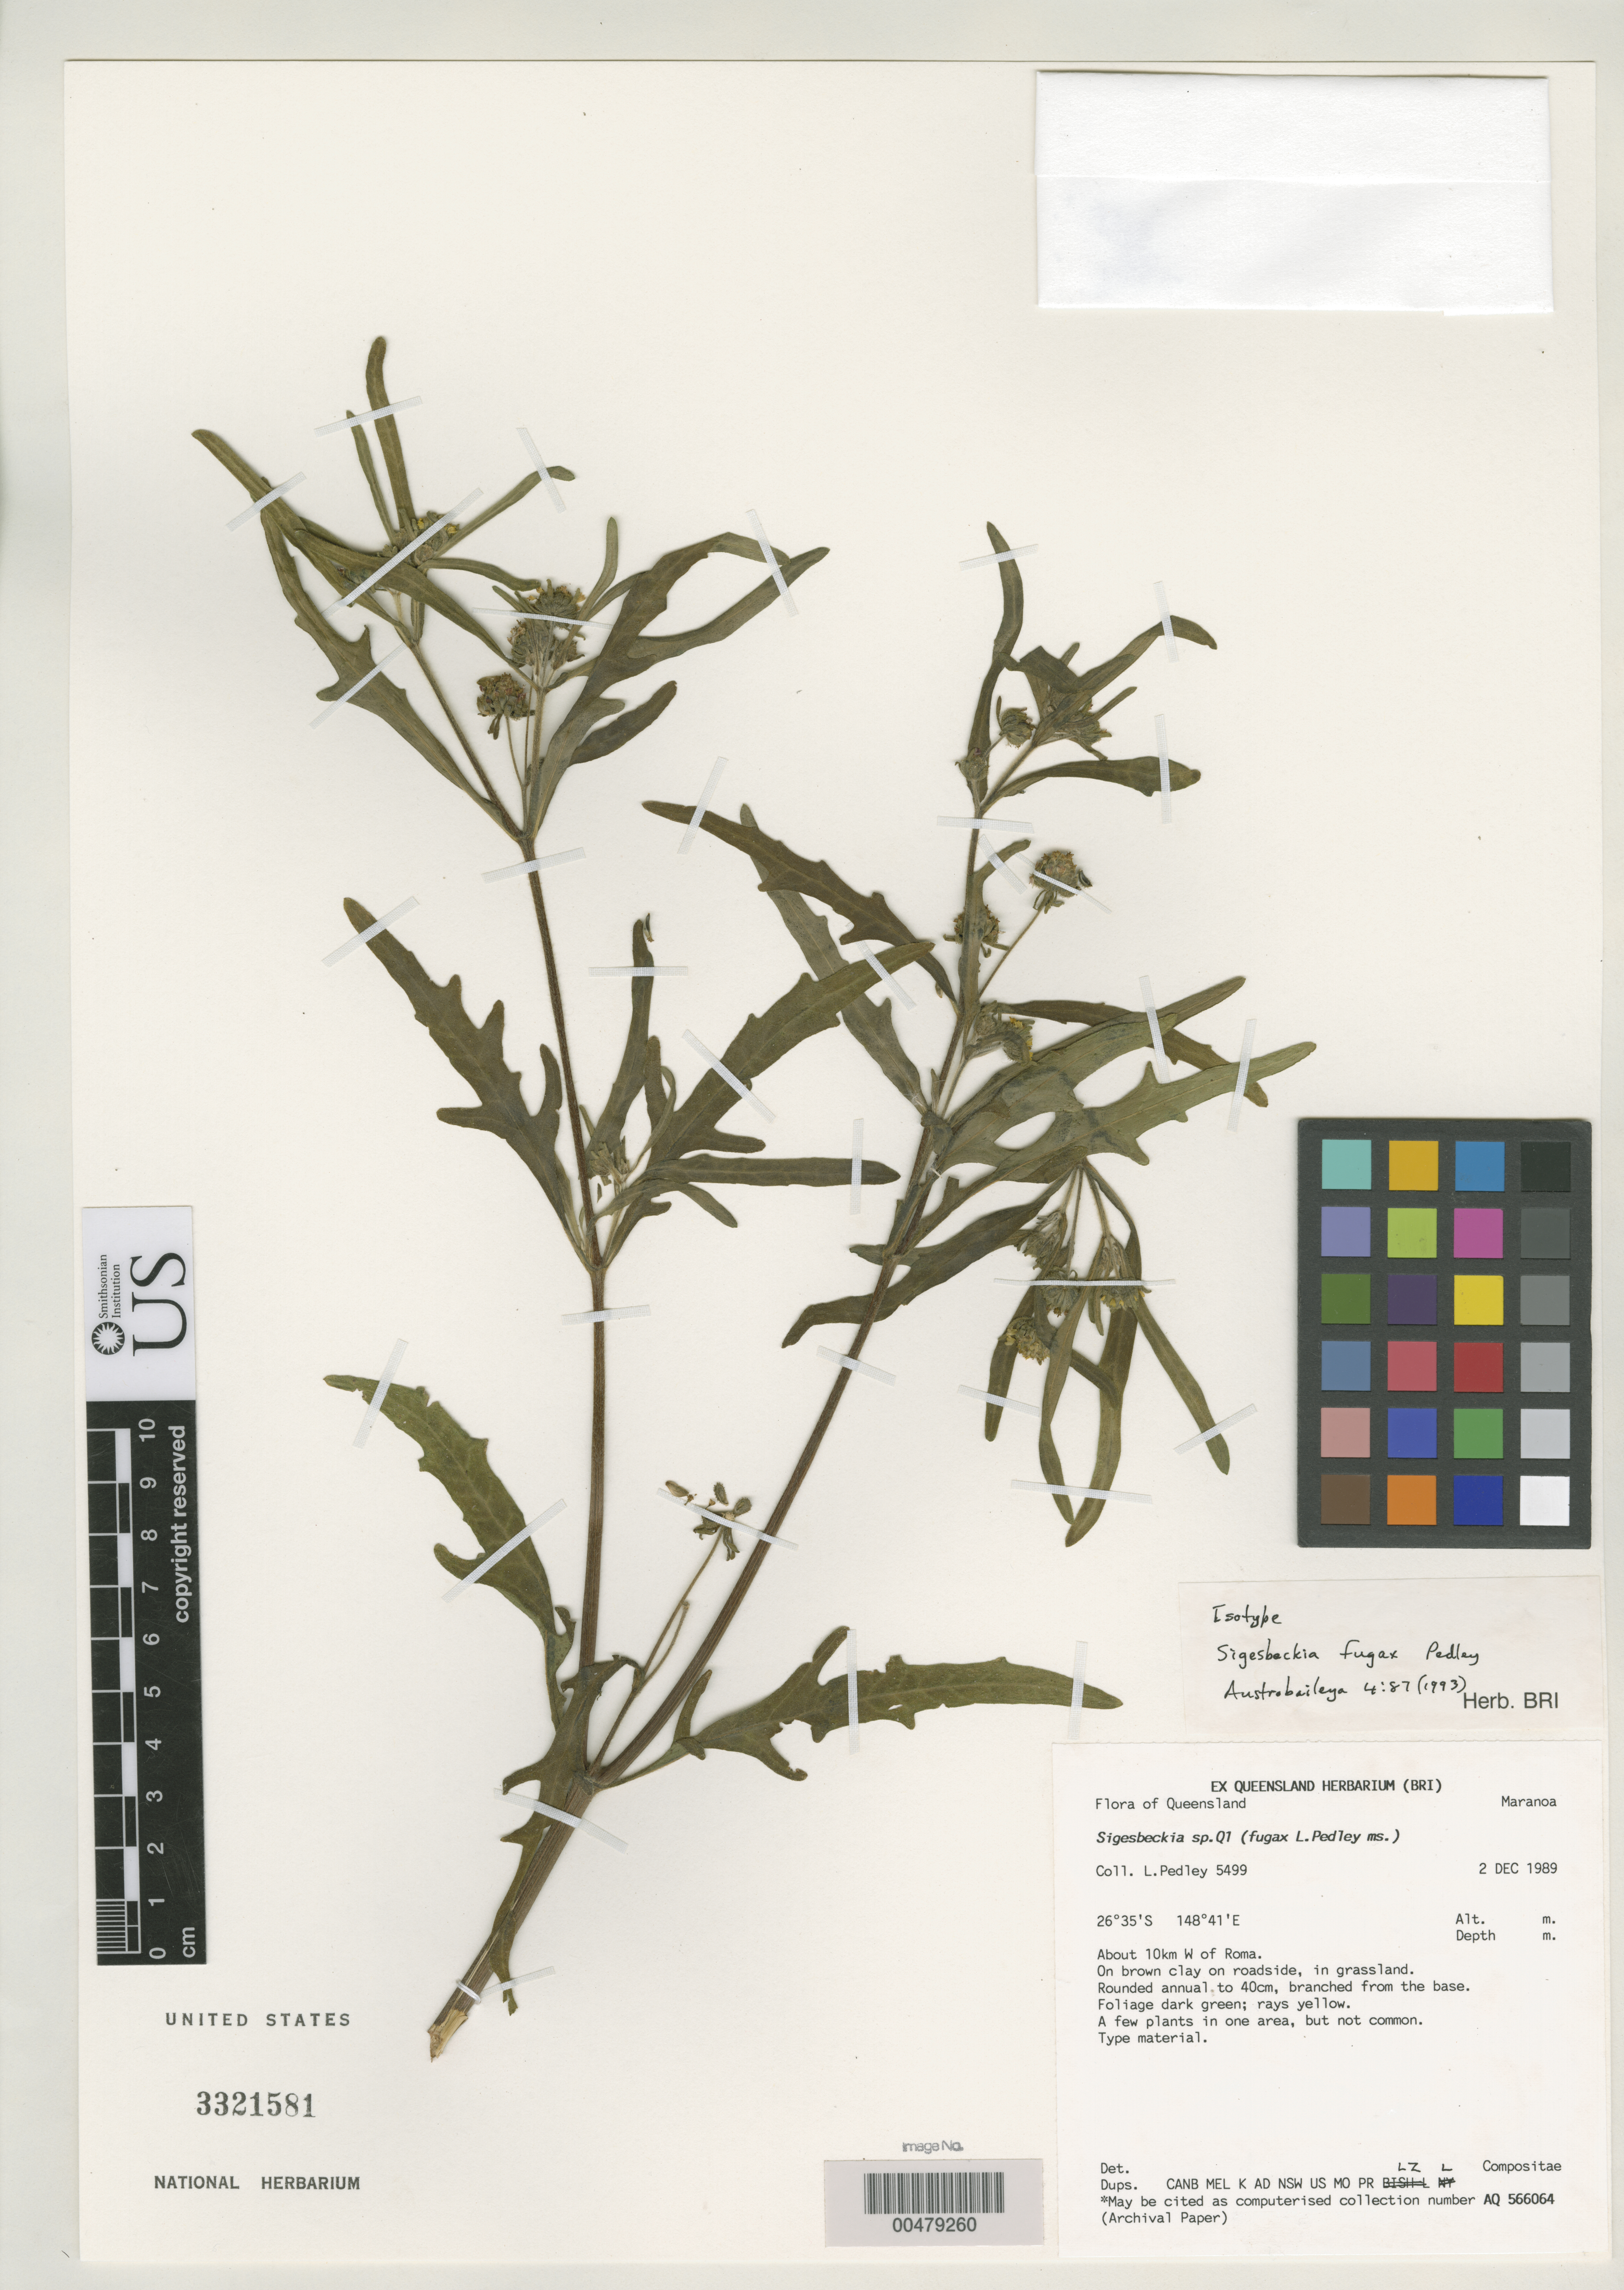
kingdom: Plantae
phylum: Tracheophyta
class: Magnoliopsida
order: Asterales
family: Asteraceae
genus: Sigesbeckia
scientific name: Sigesbeckia fugax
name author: Pedley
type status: Isotype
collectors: L. Pedley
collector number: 5499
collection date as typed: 02 Dec 1989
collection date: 1989-12-02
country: Australia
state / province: Queensland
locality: Ca. 10 km W of Roma.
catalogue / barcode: US 3321581